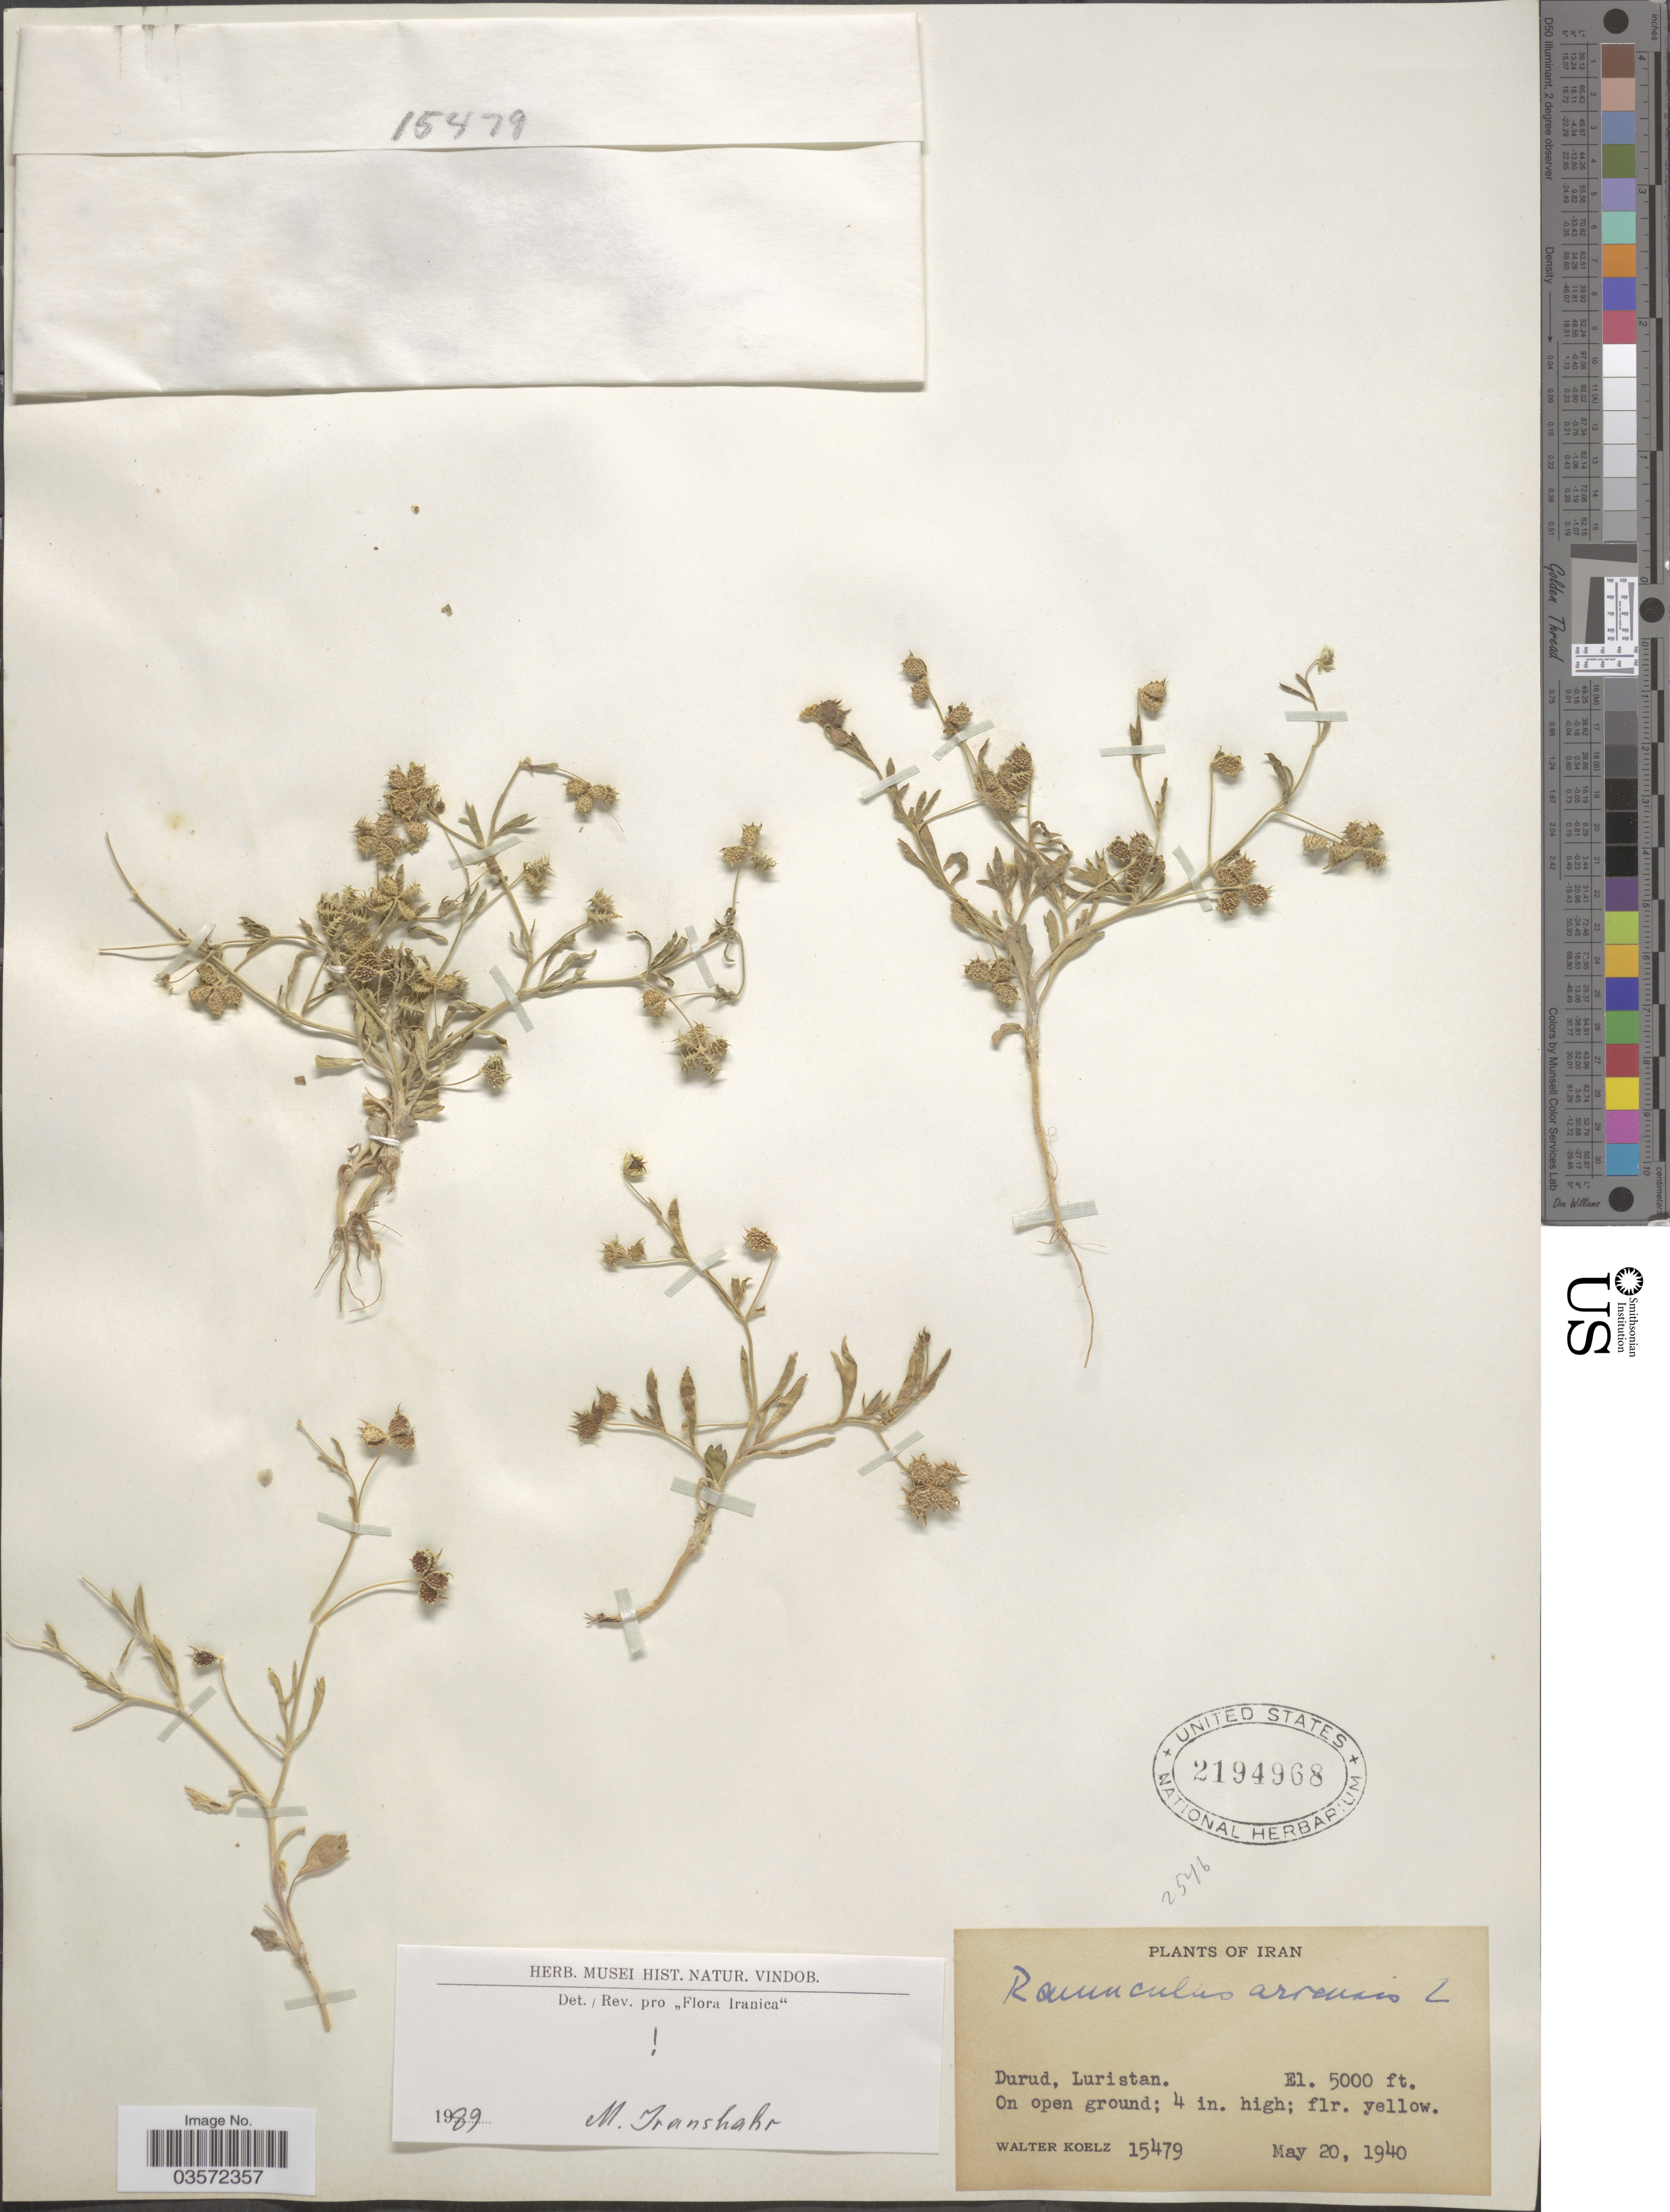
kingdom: Plantae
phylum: Tracheophyta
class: Magnoliopsida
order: Ranunculales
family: Ranunculaceae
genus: Ranunculus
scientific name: Ranunculus arvensis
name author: L.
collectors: W. N. Koelz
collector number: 15479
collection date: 1940-05-20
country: Iran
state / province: Lorestan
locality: Durud, Luristan.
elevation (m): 1524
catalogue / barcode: US 2194968